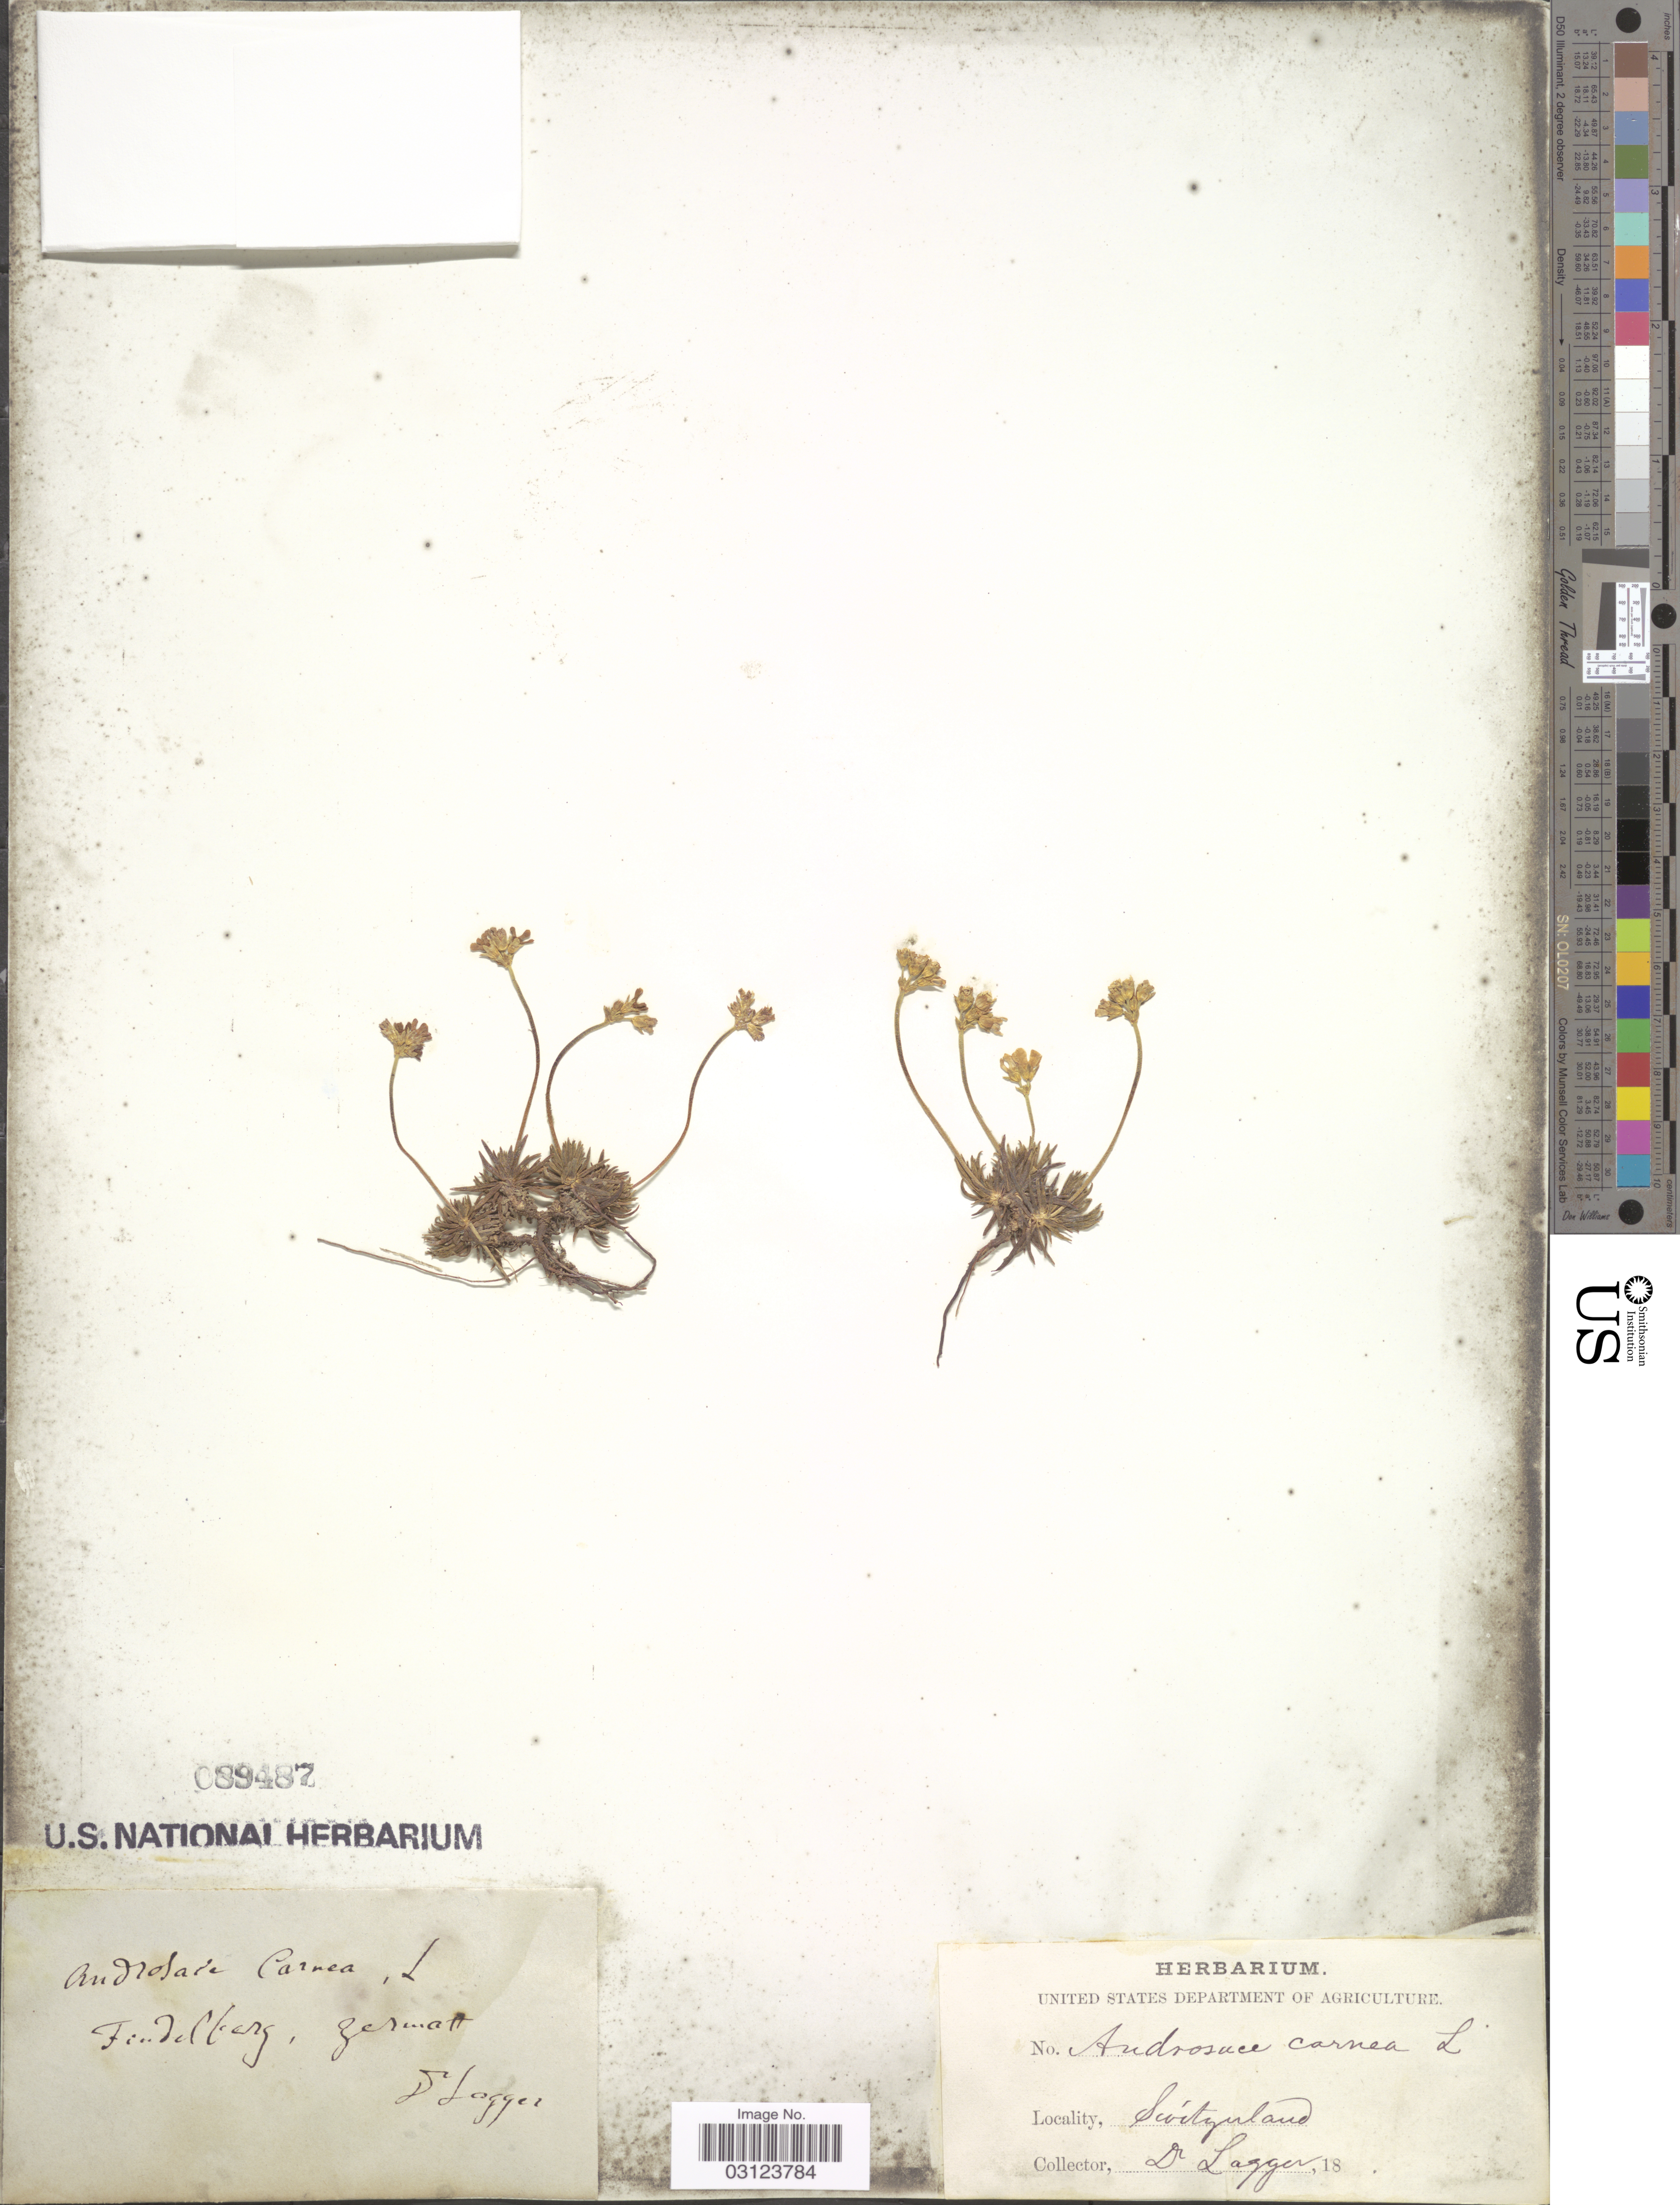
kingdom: Plantae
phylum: Tracheophyta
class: Magnoliopsida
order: Ericales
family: Primulaceae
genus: Androsace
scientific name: Androsace carnea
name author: L.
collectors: F. J. Lagger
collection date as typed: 18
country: Switzerland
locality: Findelberg, Zermatt.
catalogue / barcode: US 89487